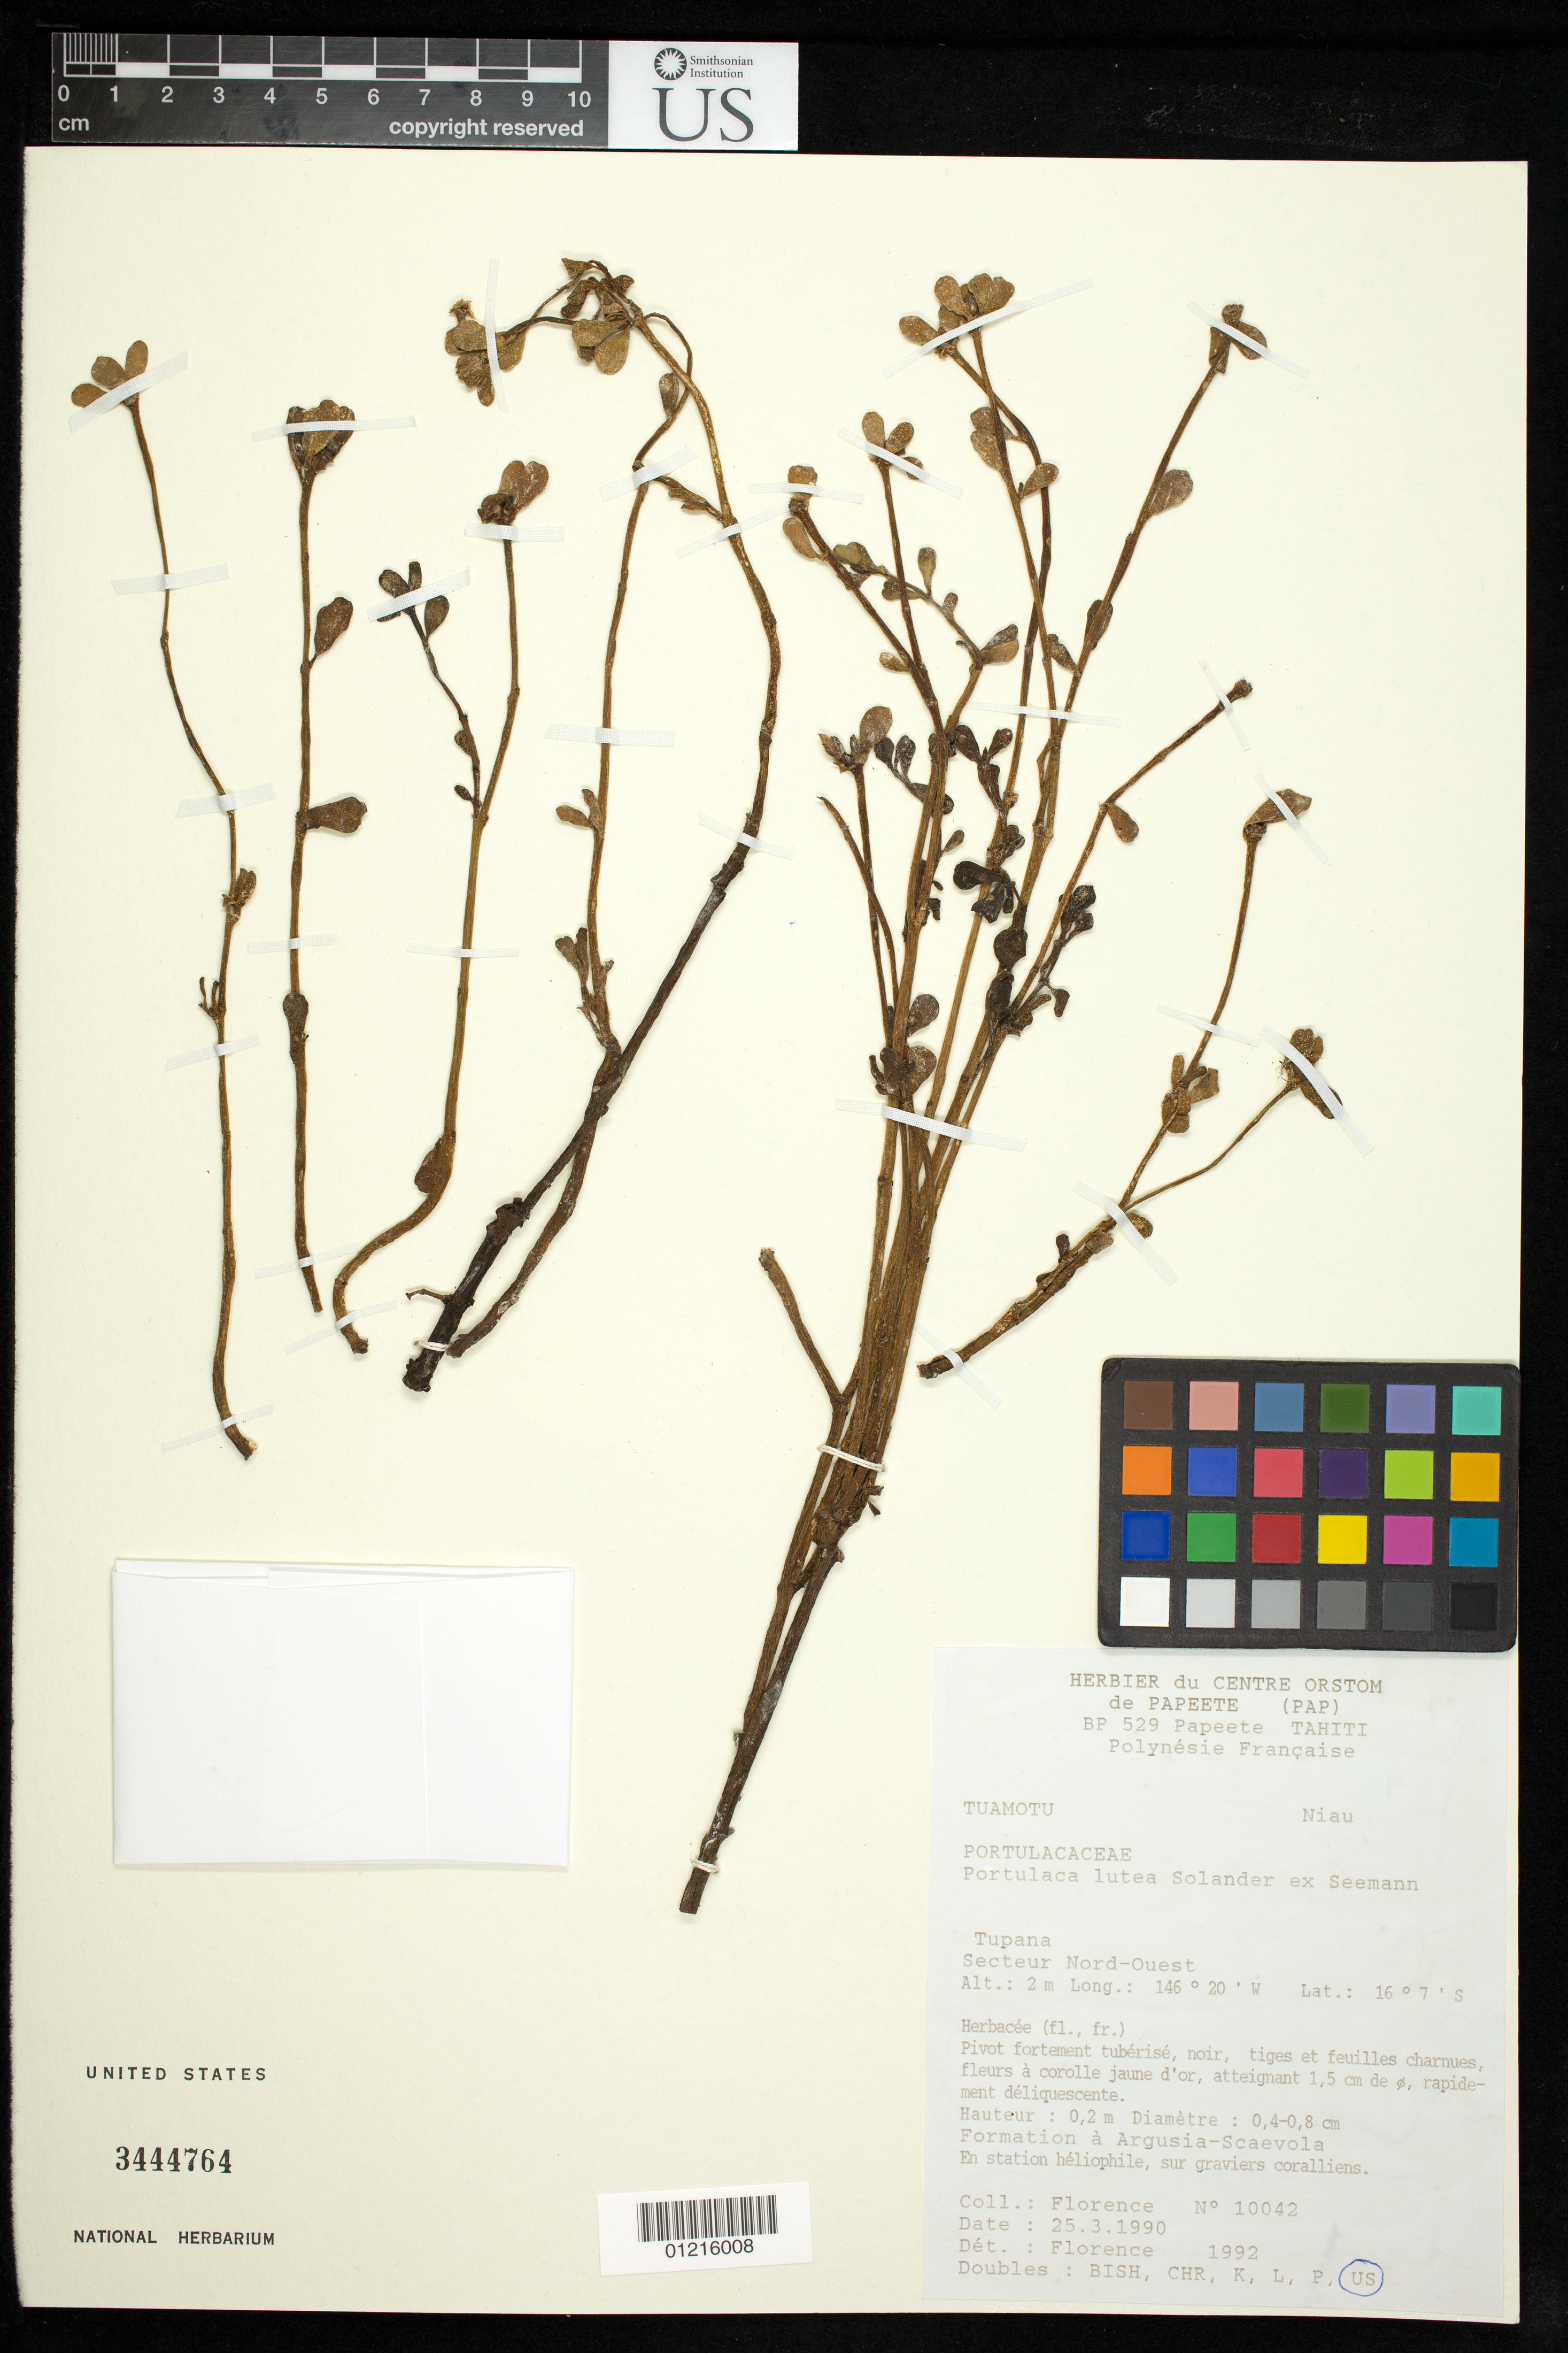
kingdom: Plantae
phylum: Tracheophyta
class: Magnoliopsida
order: Caryophyllales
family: Portulacaceae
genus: Portulaca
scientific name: Portulaca lutea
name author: Sol. ex G. Forst.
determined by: Florence, J.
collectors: J. Florence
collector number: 10042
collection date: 1990-03-25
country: French Polynesia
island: Niau Atoll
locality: Tupana Secteur Nord-Ouest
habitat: En station hèliophile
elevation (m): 2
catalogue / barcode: US 3444764